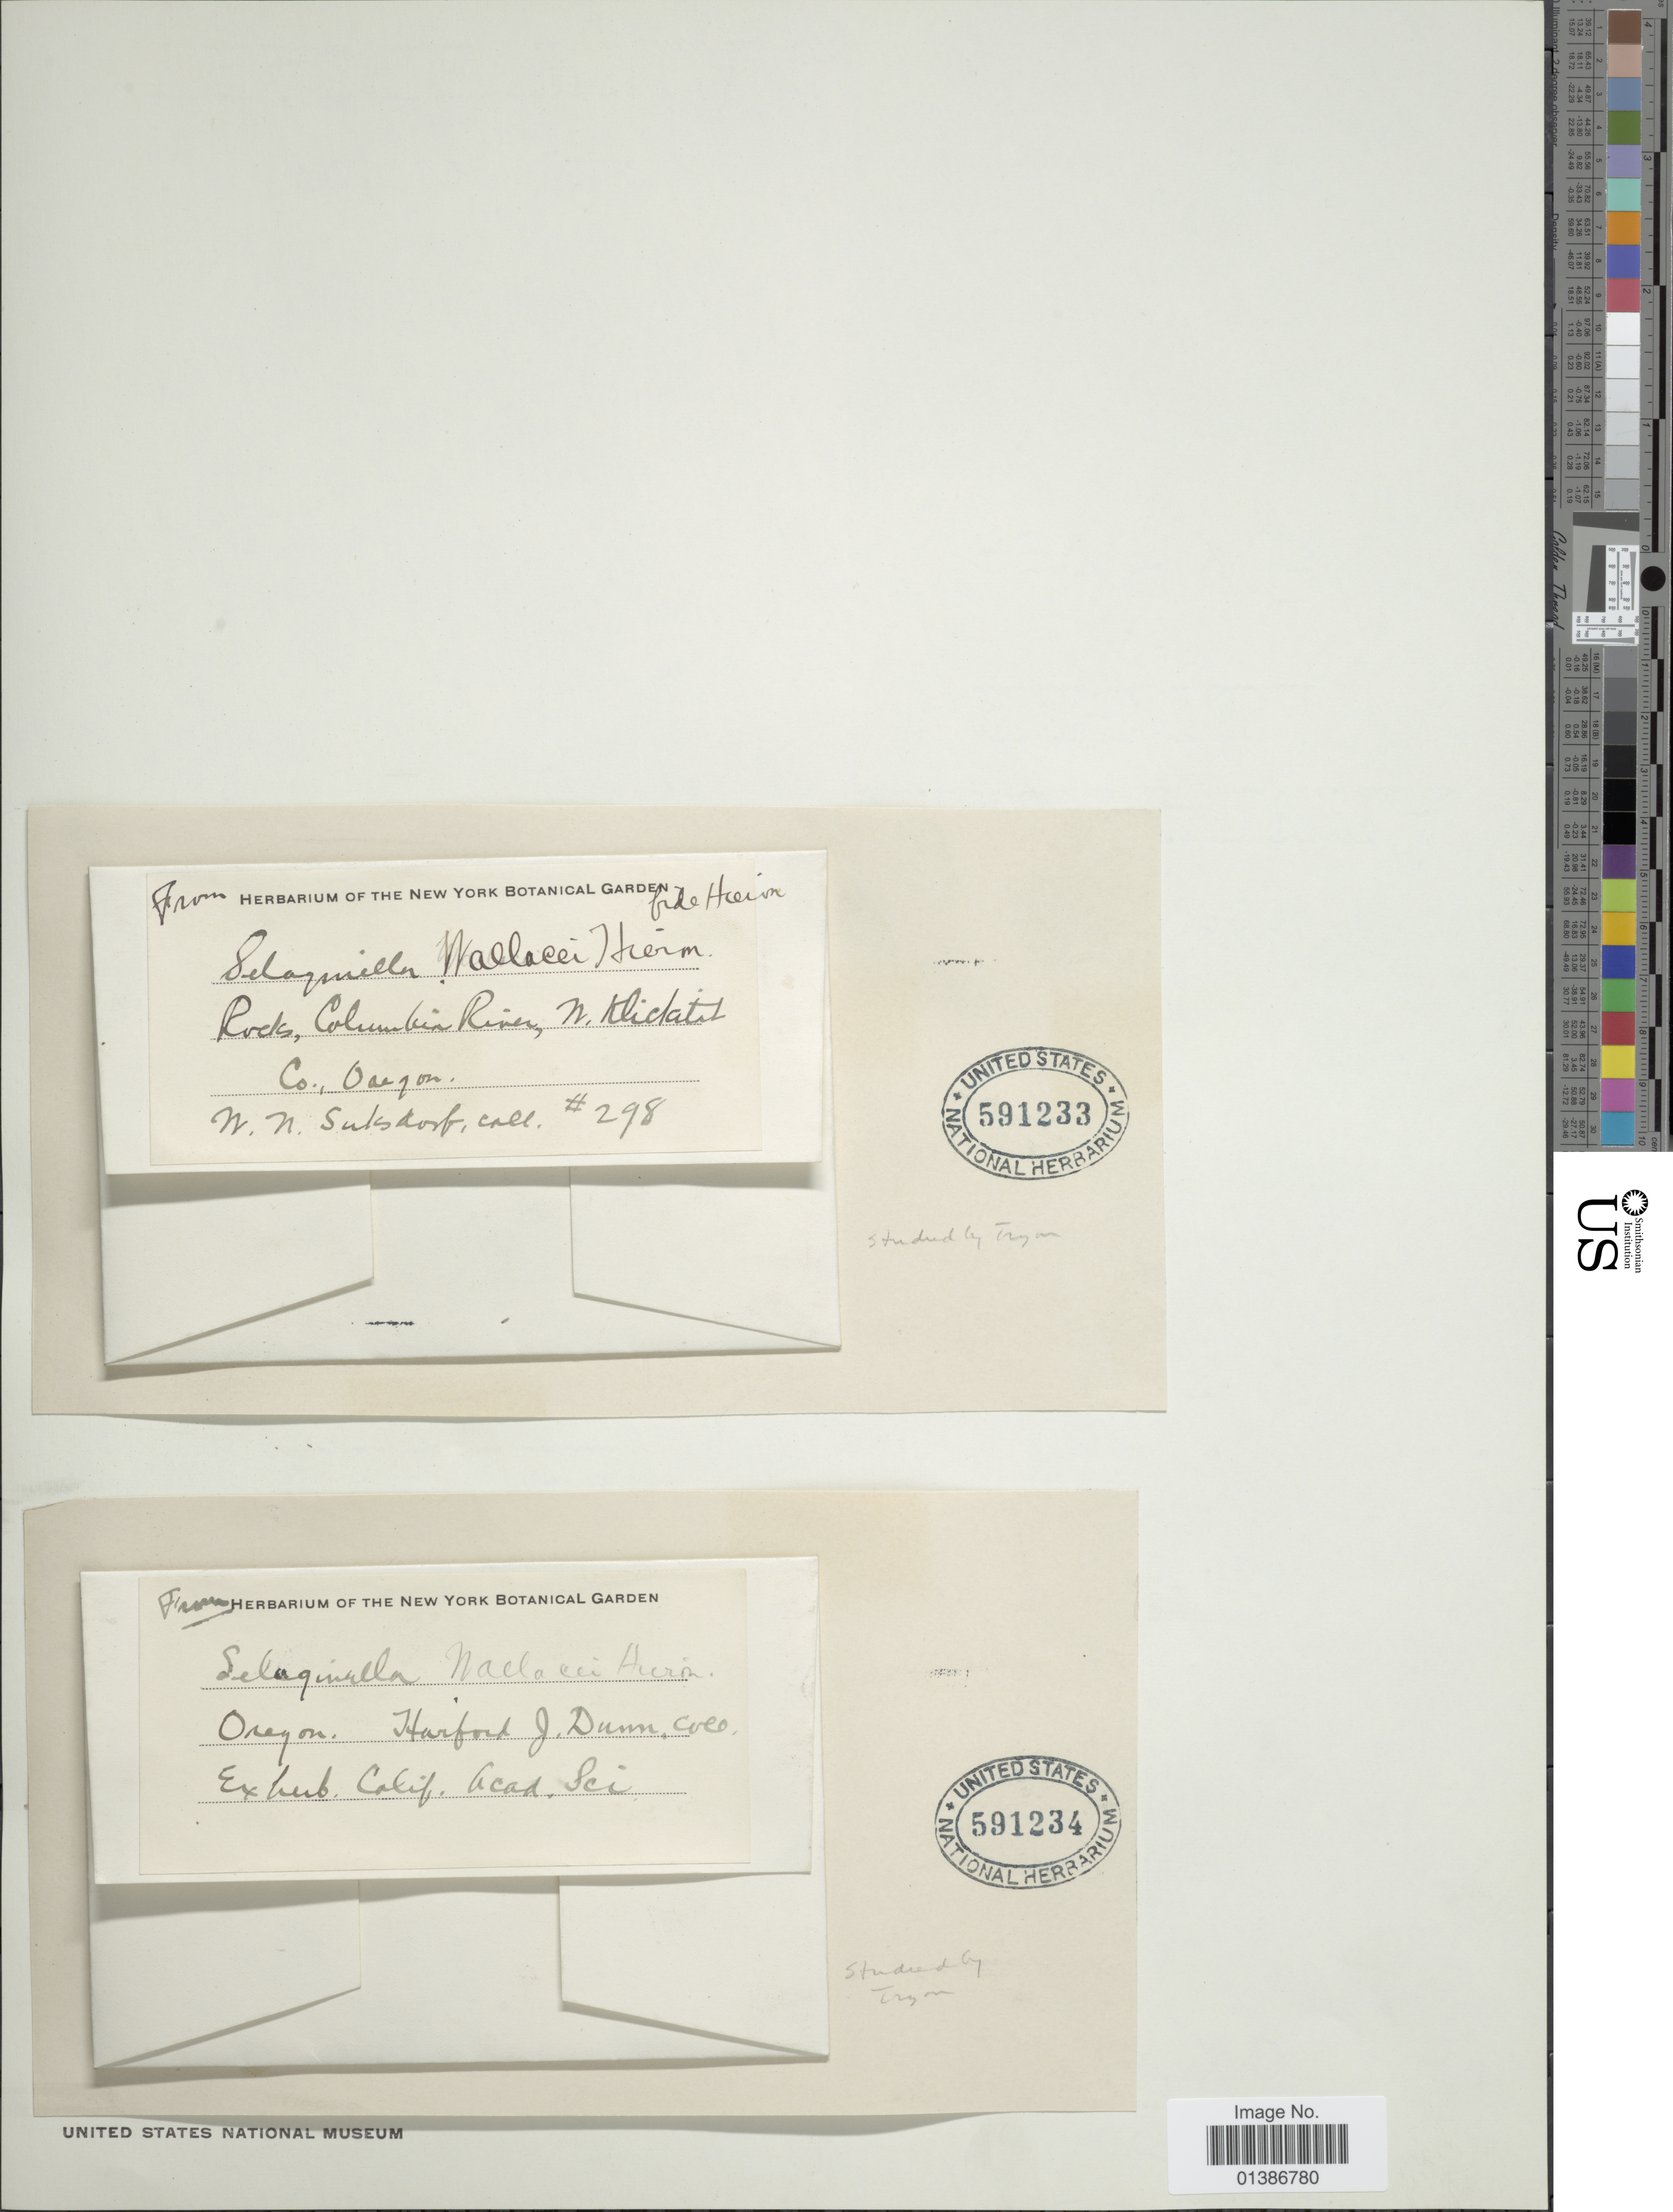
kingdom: Plantae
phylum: Tracheophyta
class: Lycopodiopsida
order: Selaginellales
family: Selaginellaceae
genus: Selaginella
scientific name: Selaginella wallacei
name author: Hieron.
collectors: H. Dunn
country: United States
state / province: Oregon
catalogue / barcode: US 591234-2